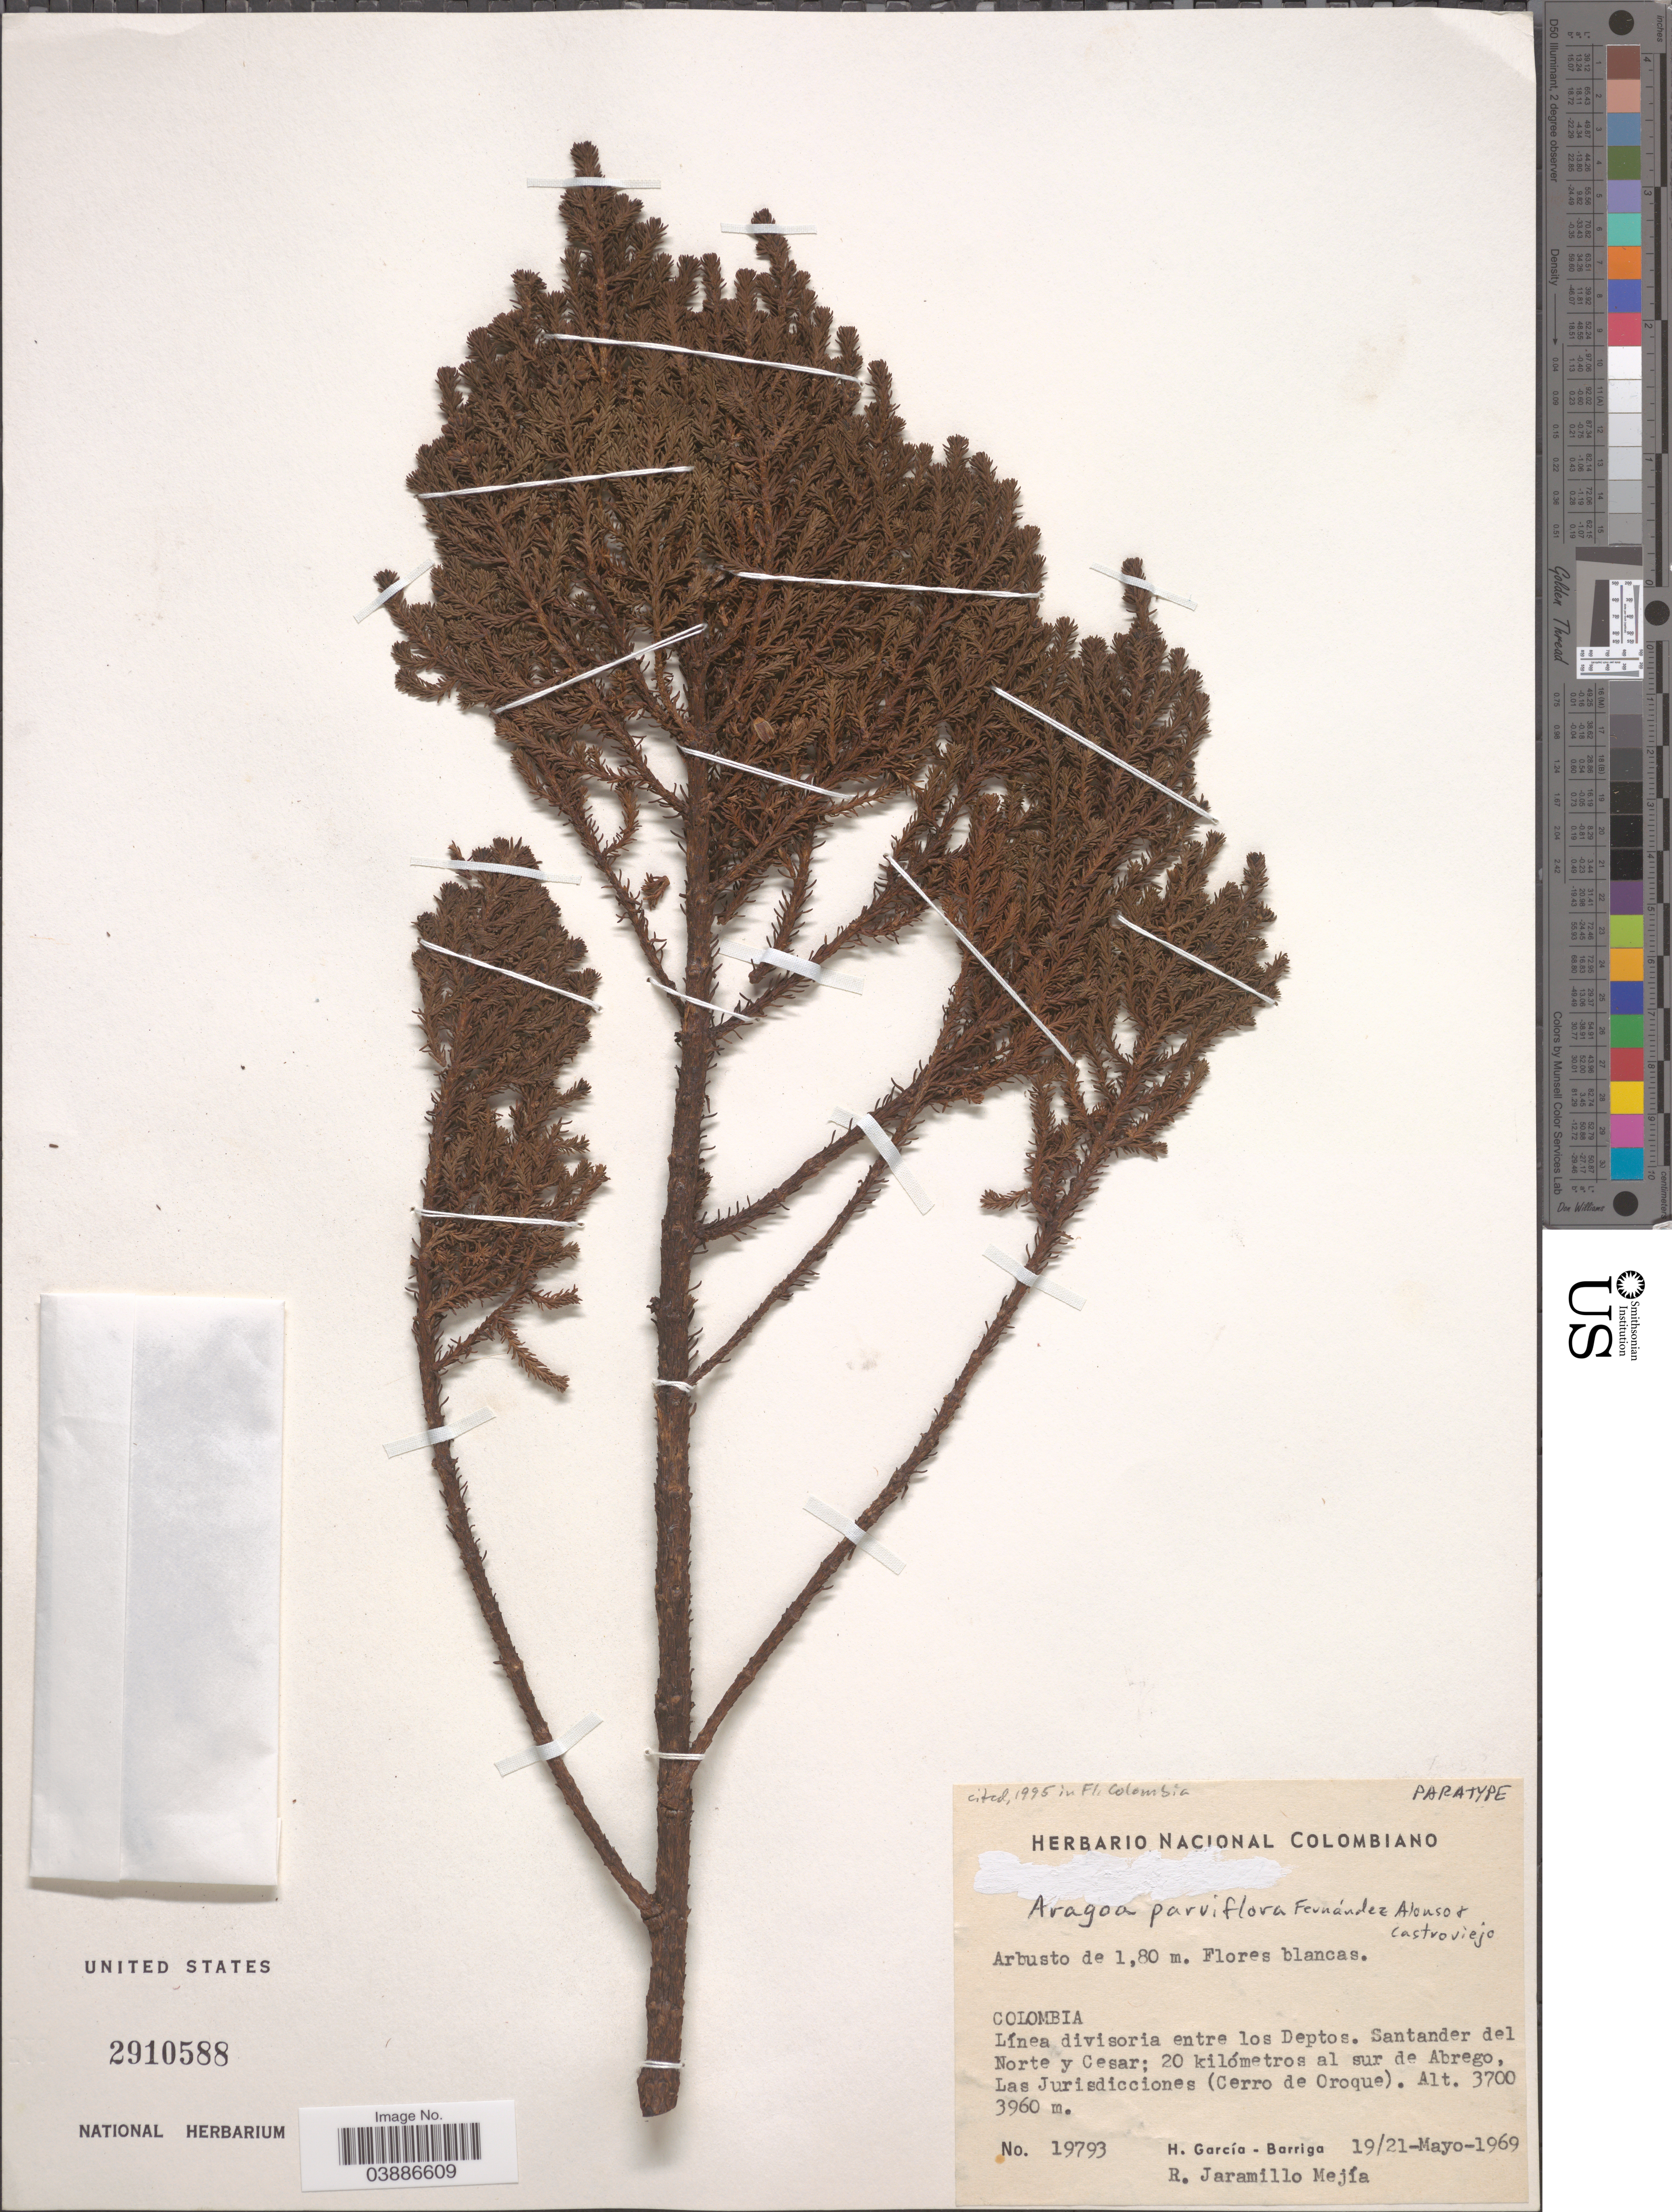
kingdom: Plantae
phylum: Tracheophyta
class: Magnoliopsida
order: Lamiales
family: Plantaginaceae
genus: Aragoa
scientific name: Aragoa parviflora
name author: Fern. Alonso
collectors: H. García Barriga & R. Jaramillo M.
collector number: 19793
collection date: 1969-05-19/1969-05-21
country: Colombia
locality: Línea divisoria entre los Deptos. Santader del Norte y Cesar; 20 kilómetros al sur de Abrego, Las Jurisdicciones (Cerro de Oroque).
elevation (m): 3700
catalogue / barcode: US 2910588